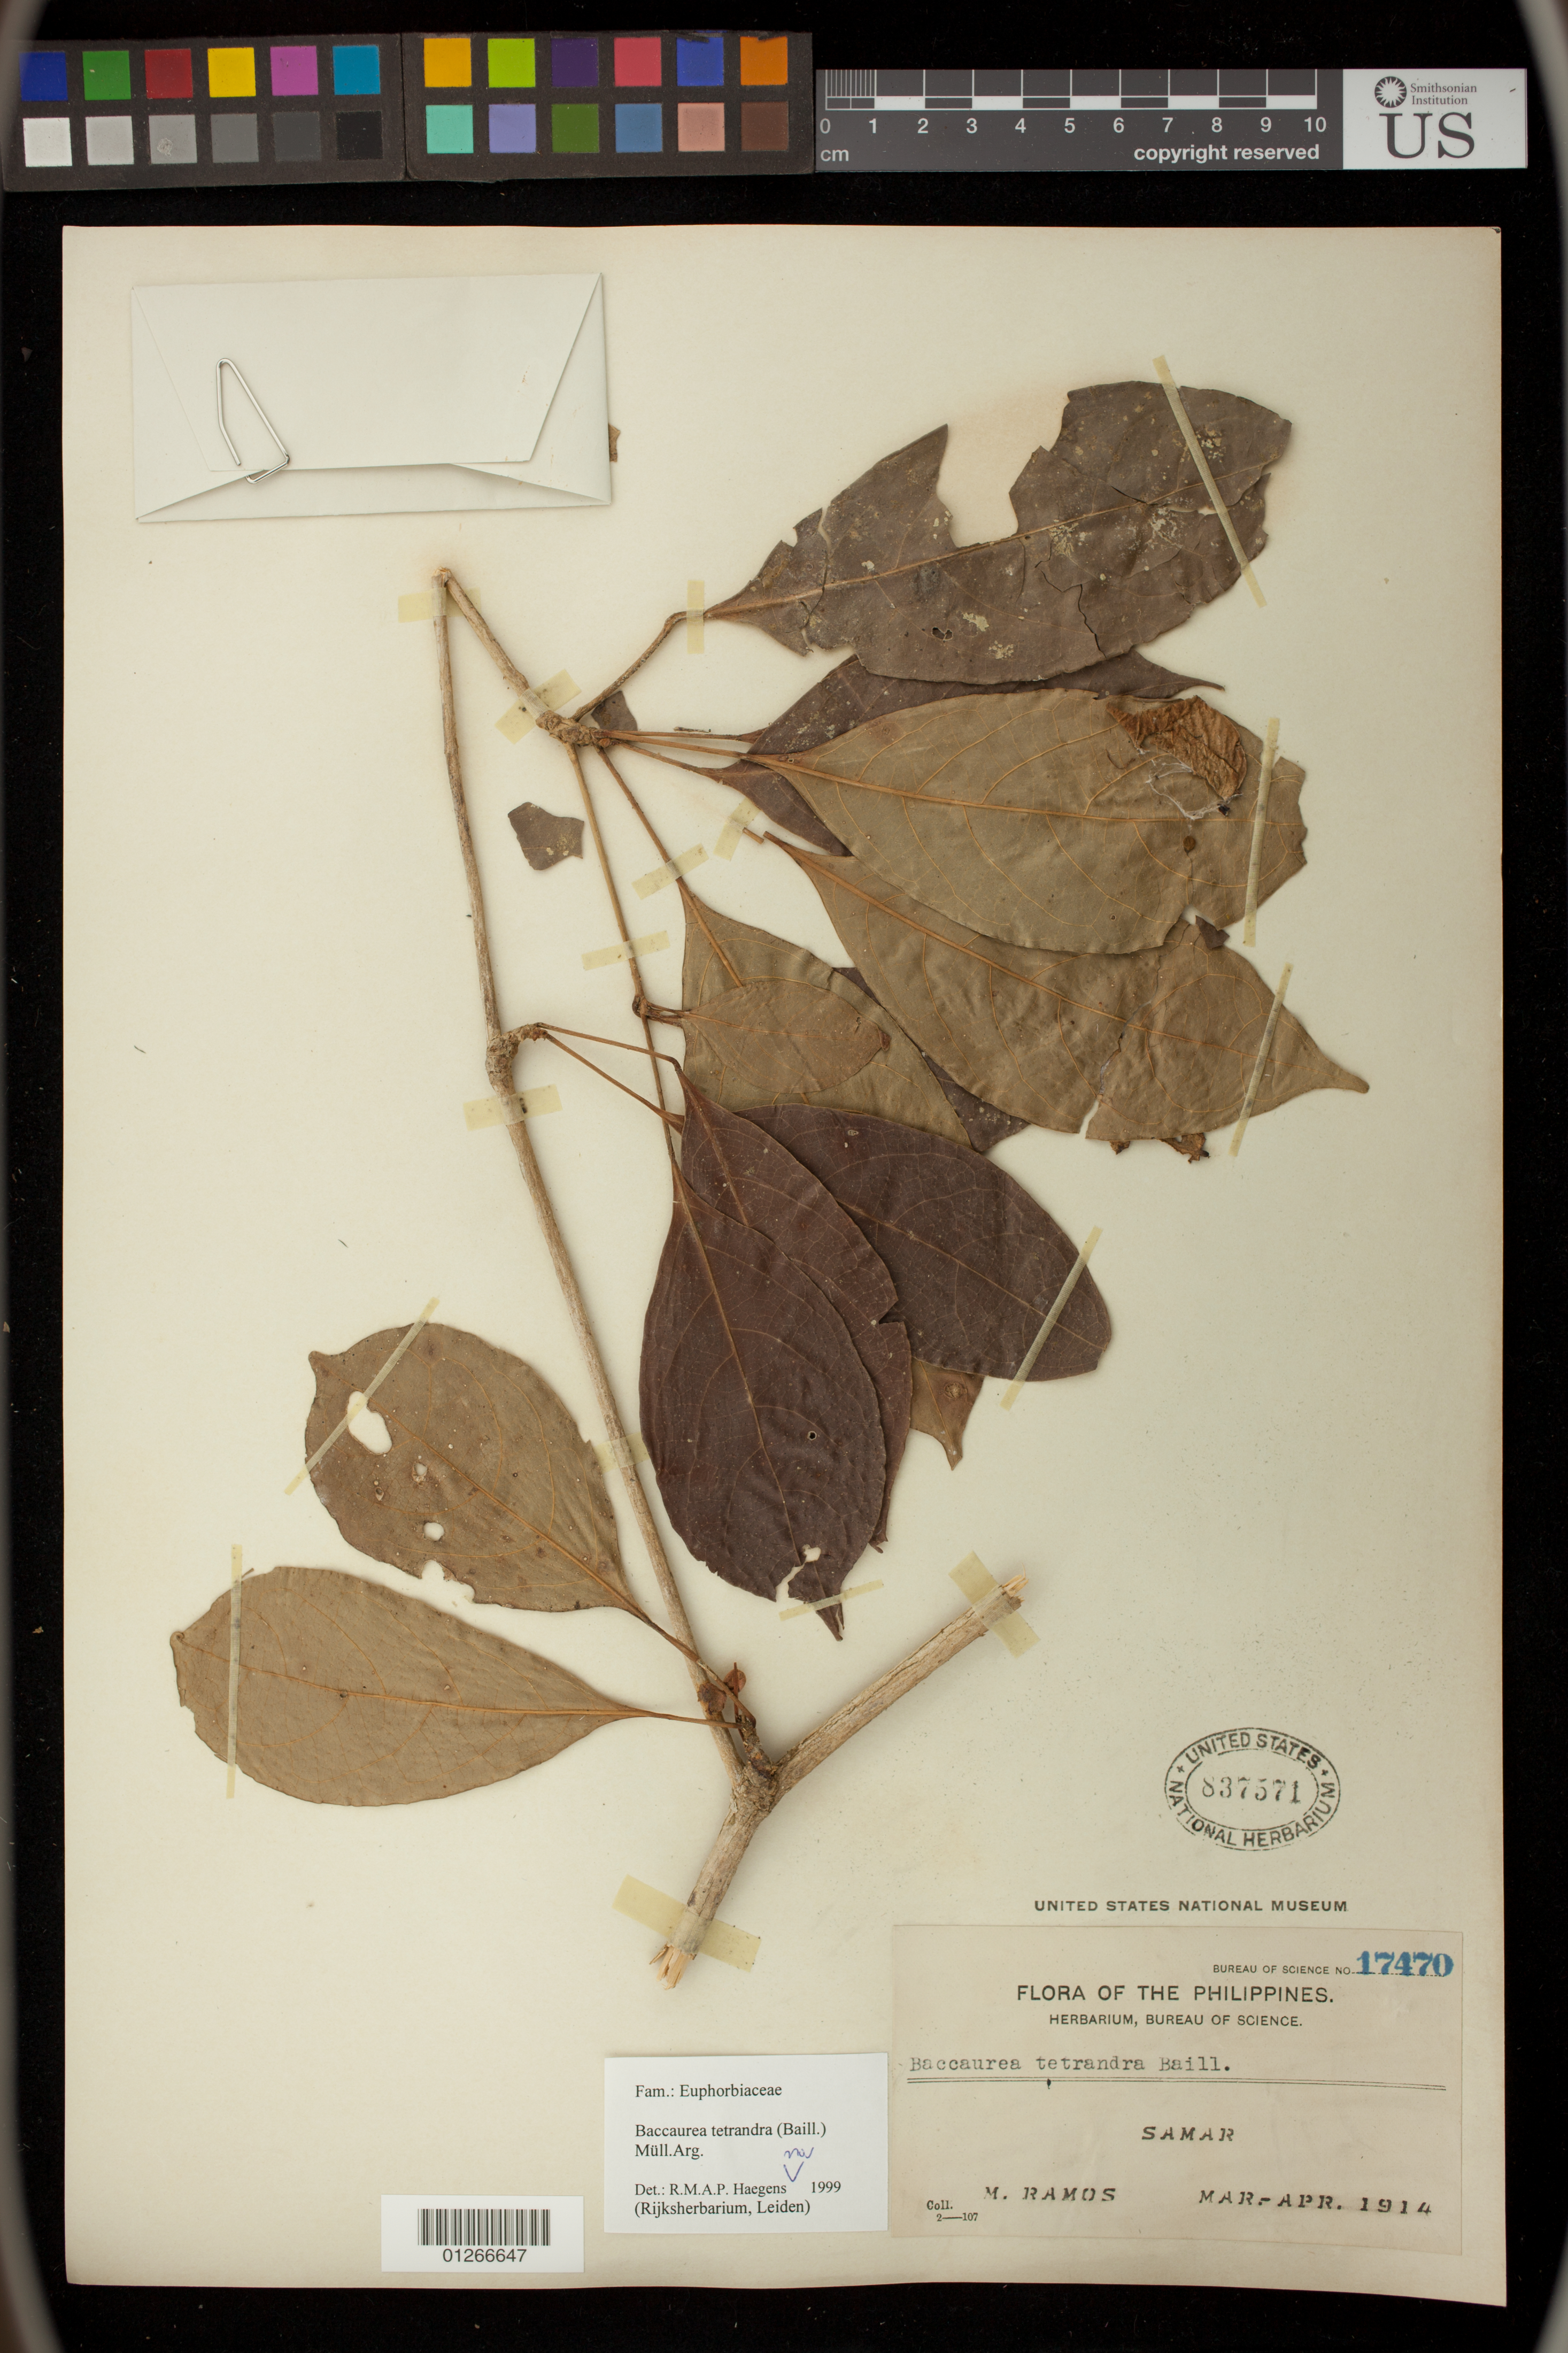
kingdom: Plantae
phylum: Tracheophyta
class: Magnoliopsida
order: Malpighiales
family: Phyllanthaceae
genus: Baccaurea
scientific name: Baccaurea tetrandra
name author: (Baill.) Müll. Arg.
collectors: M. Ramos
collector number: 17470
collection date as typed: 1914-03/1914-04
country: Philippines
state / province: Eastern Visayas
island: Samar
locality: Samar